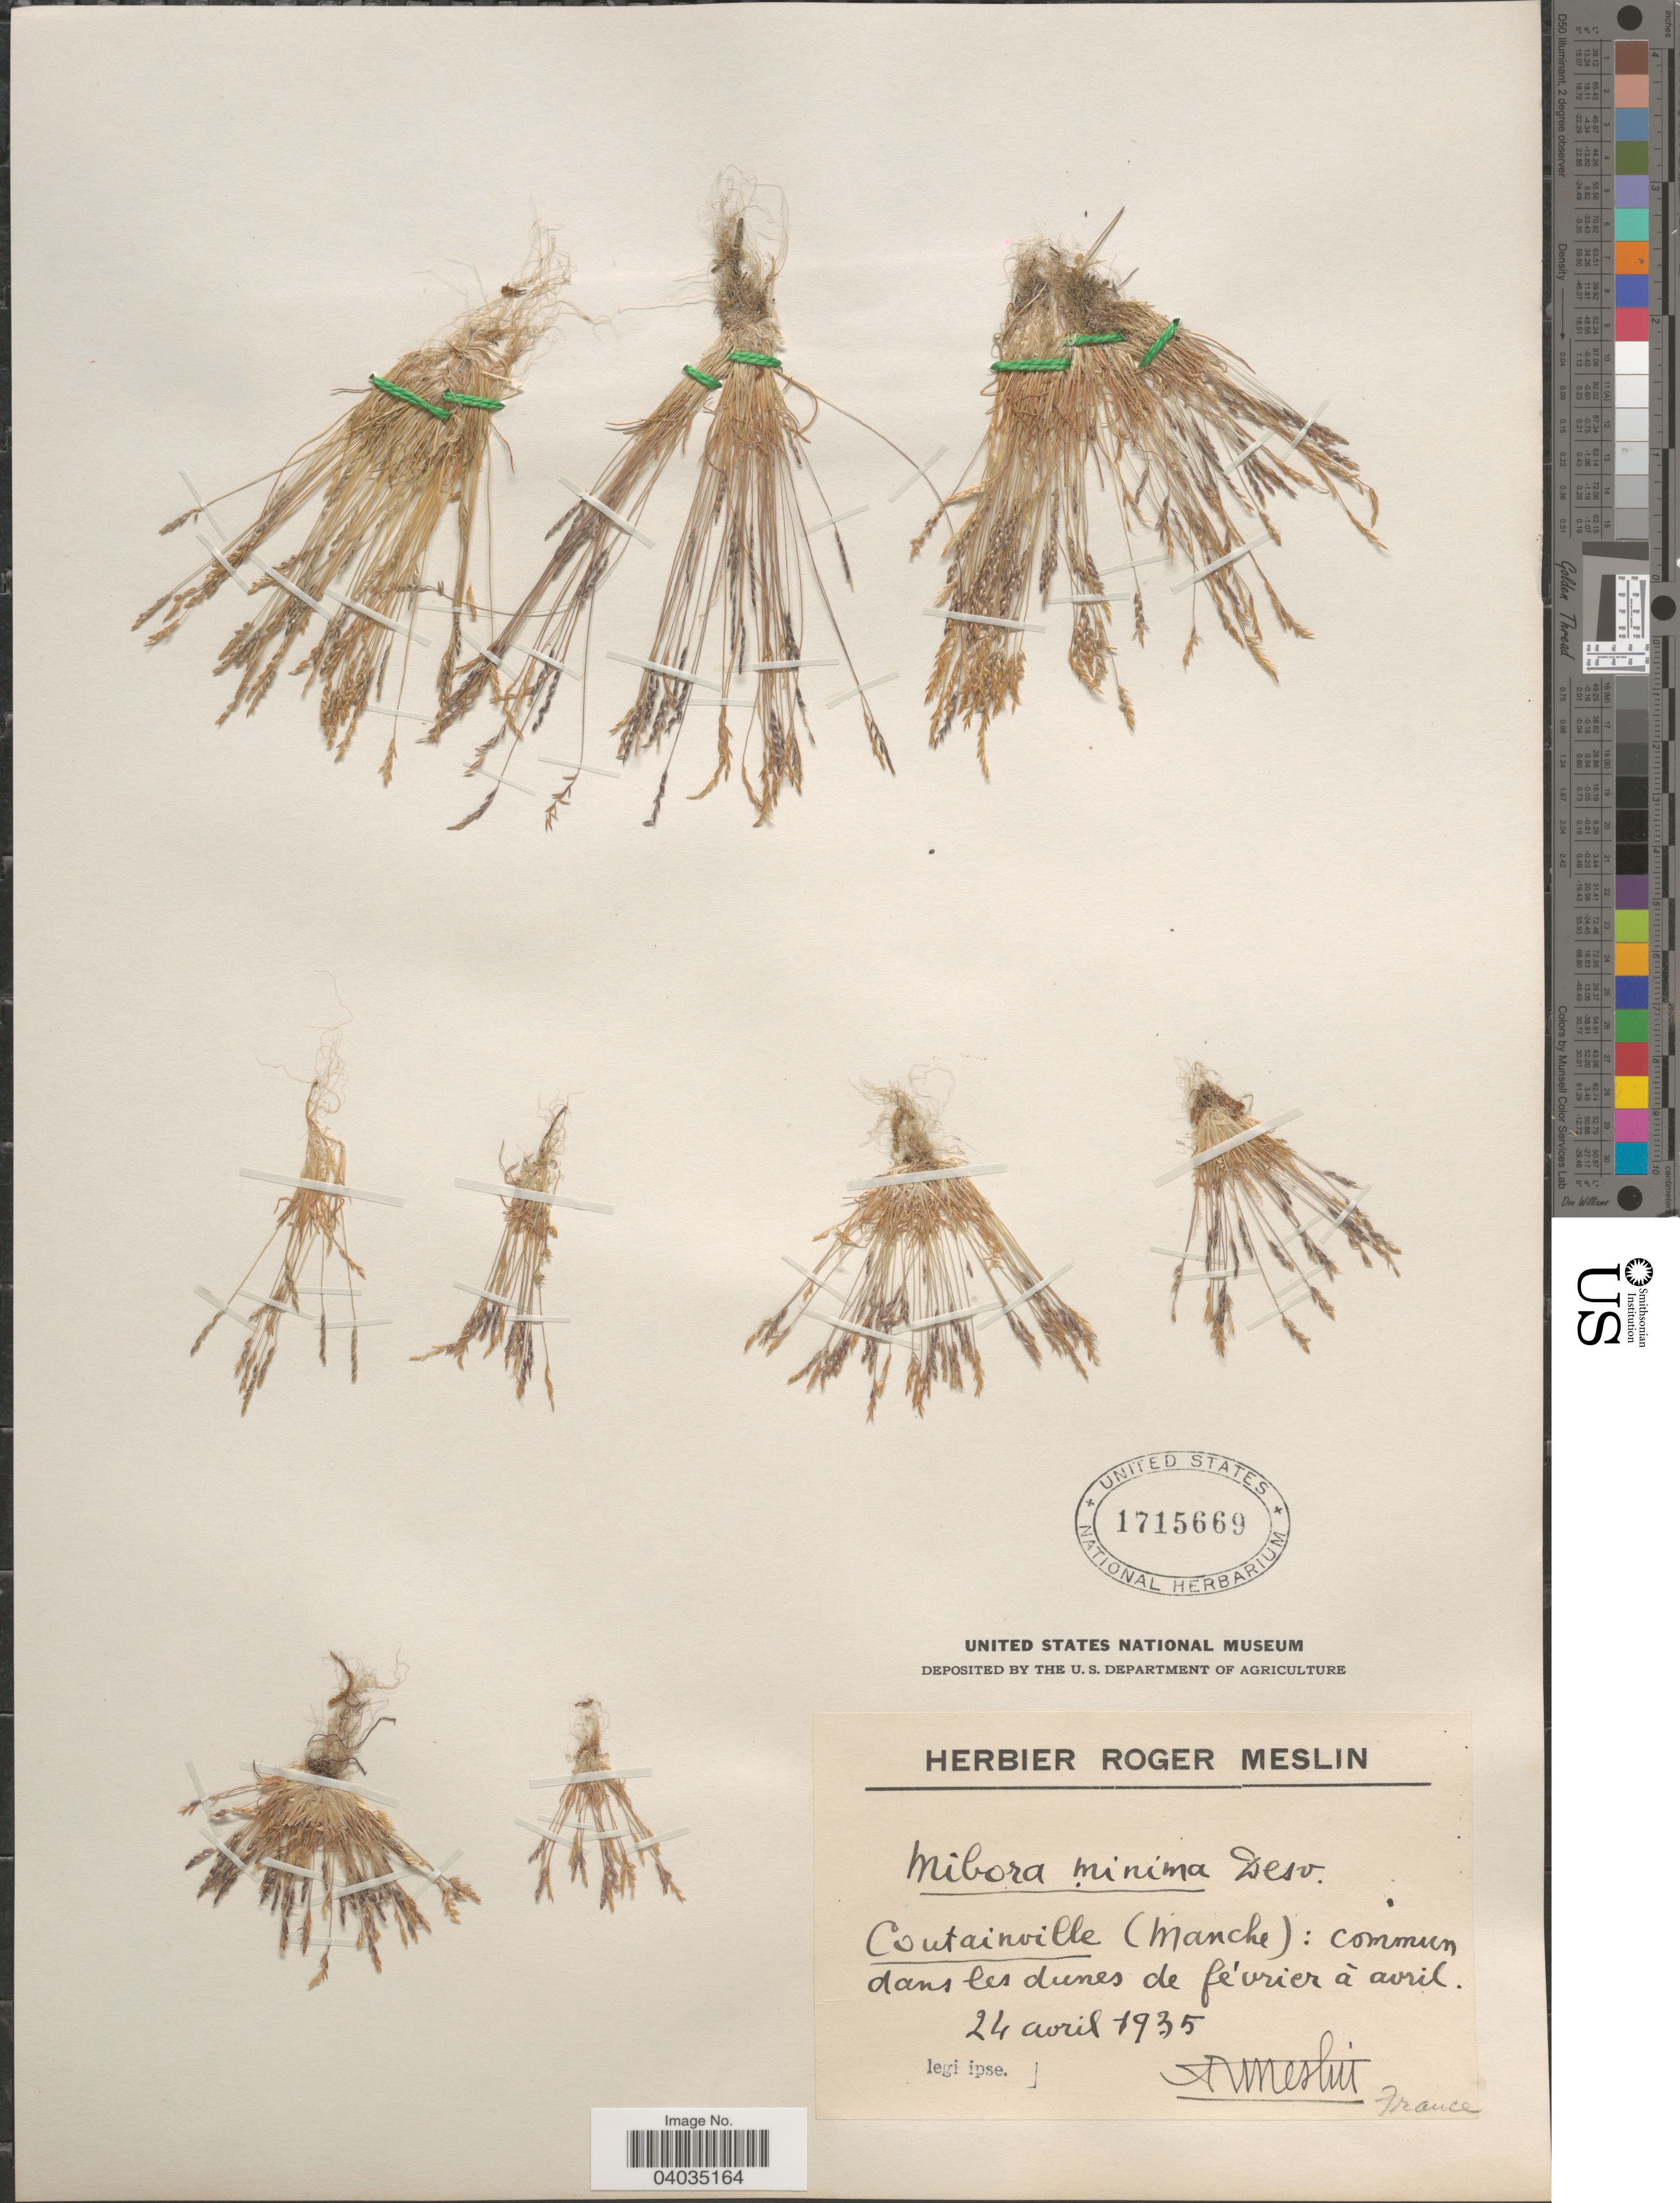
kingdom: Plantae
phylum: Tracheophyta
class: Liliopsida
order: Poales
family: Poaceae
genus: Mibora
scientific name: Mibora minima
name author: (L.) Desv.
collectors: R. Meslin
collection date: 1935-04-24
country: France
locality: Coutainville (Manche): dans les dunes.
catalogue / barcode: US 1715669